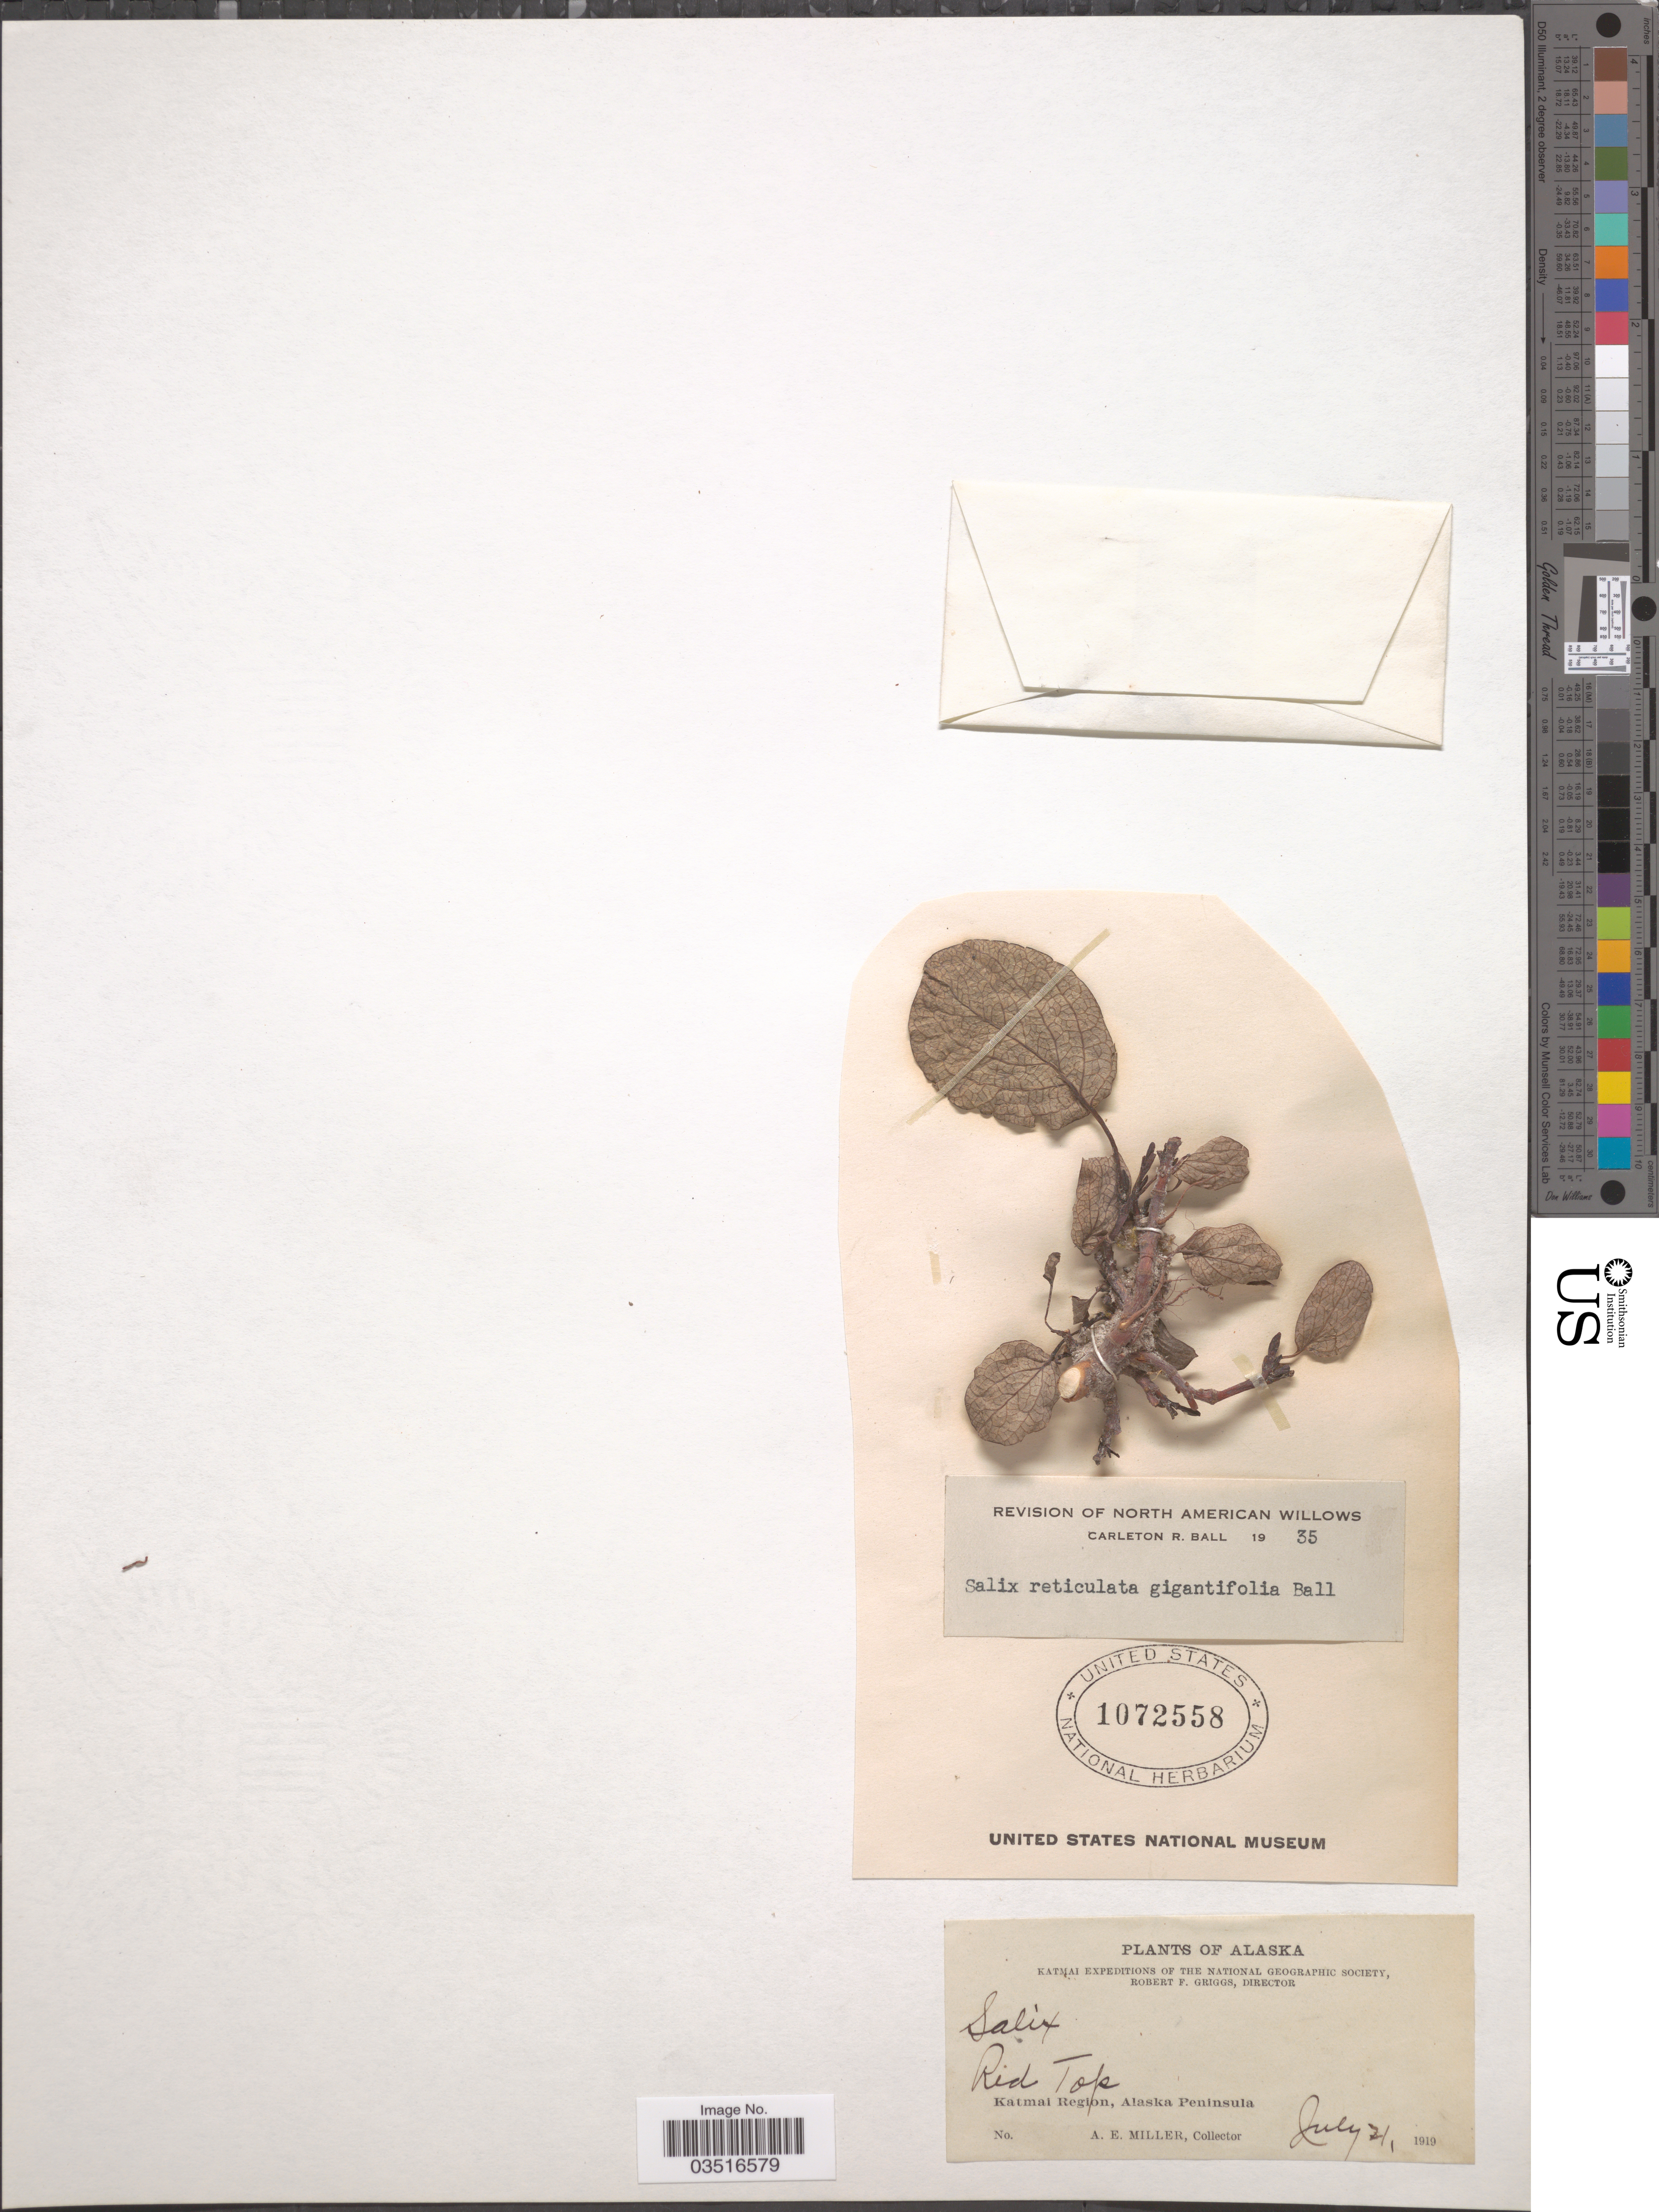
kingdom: Plantae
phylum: Tracheophyta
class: Magnoliopsida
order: Malpighiales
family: Salicaceae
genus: Salix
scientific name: Salix reticulata var. gigantifolia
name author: C.R. Ball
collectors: A. E. Miller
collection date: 1919-07-21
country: United States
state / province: Alaska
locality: Red Top. Katmai Region, Alaska Peninsula.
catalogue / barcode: US 1072558